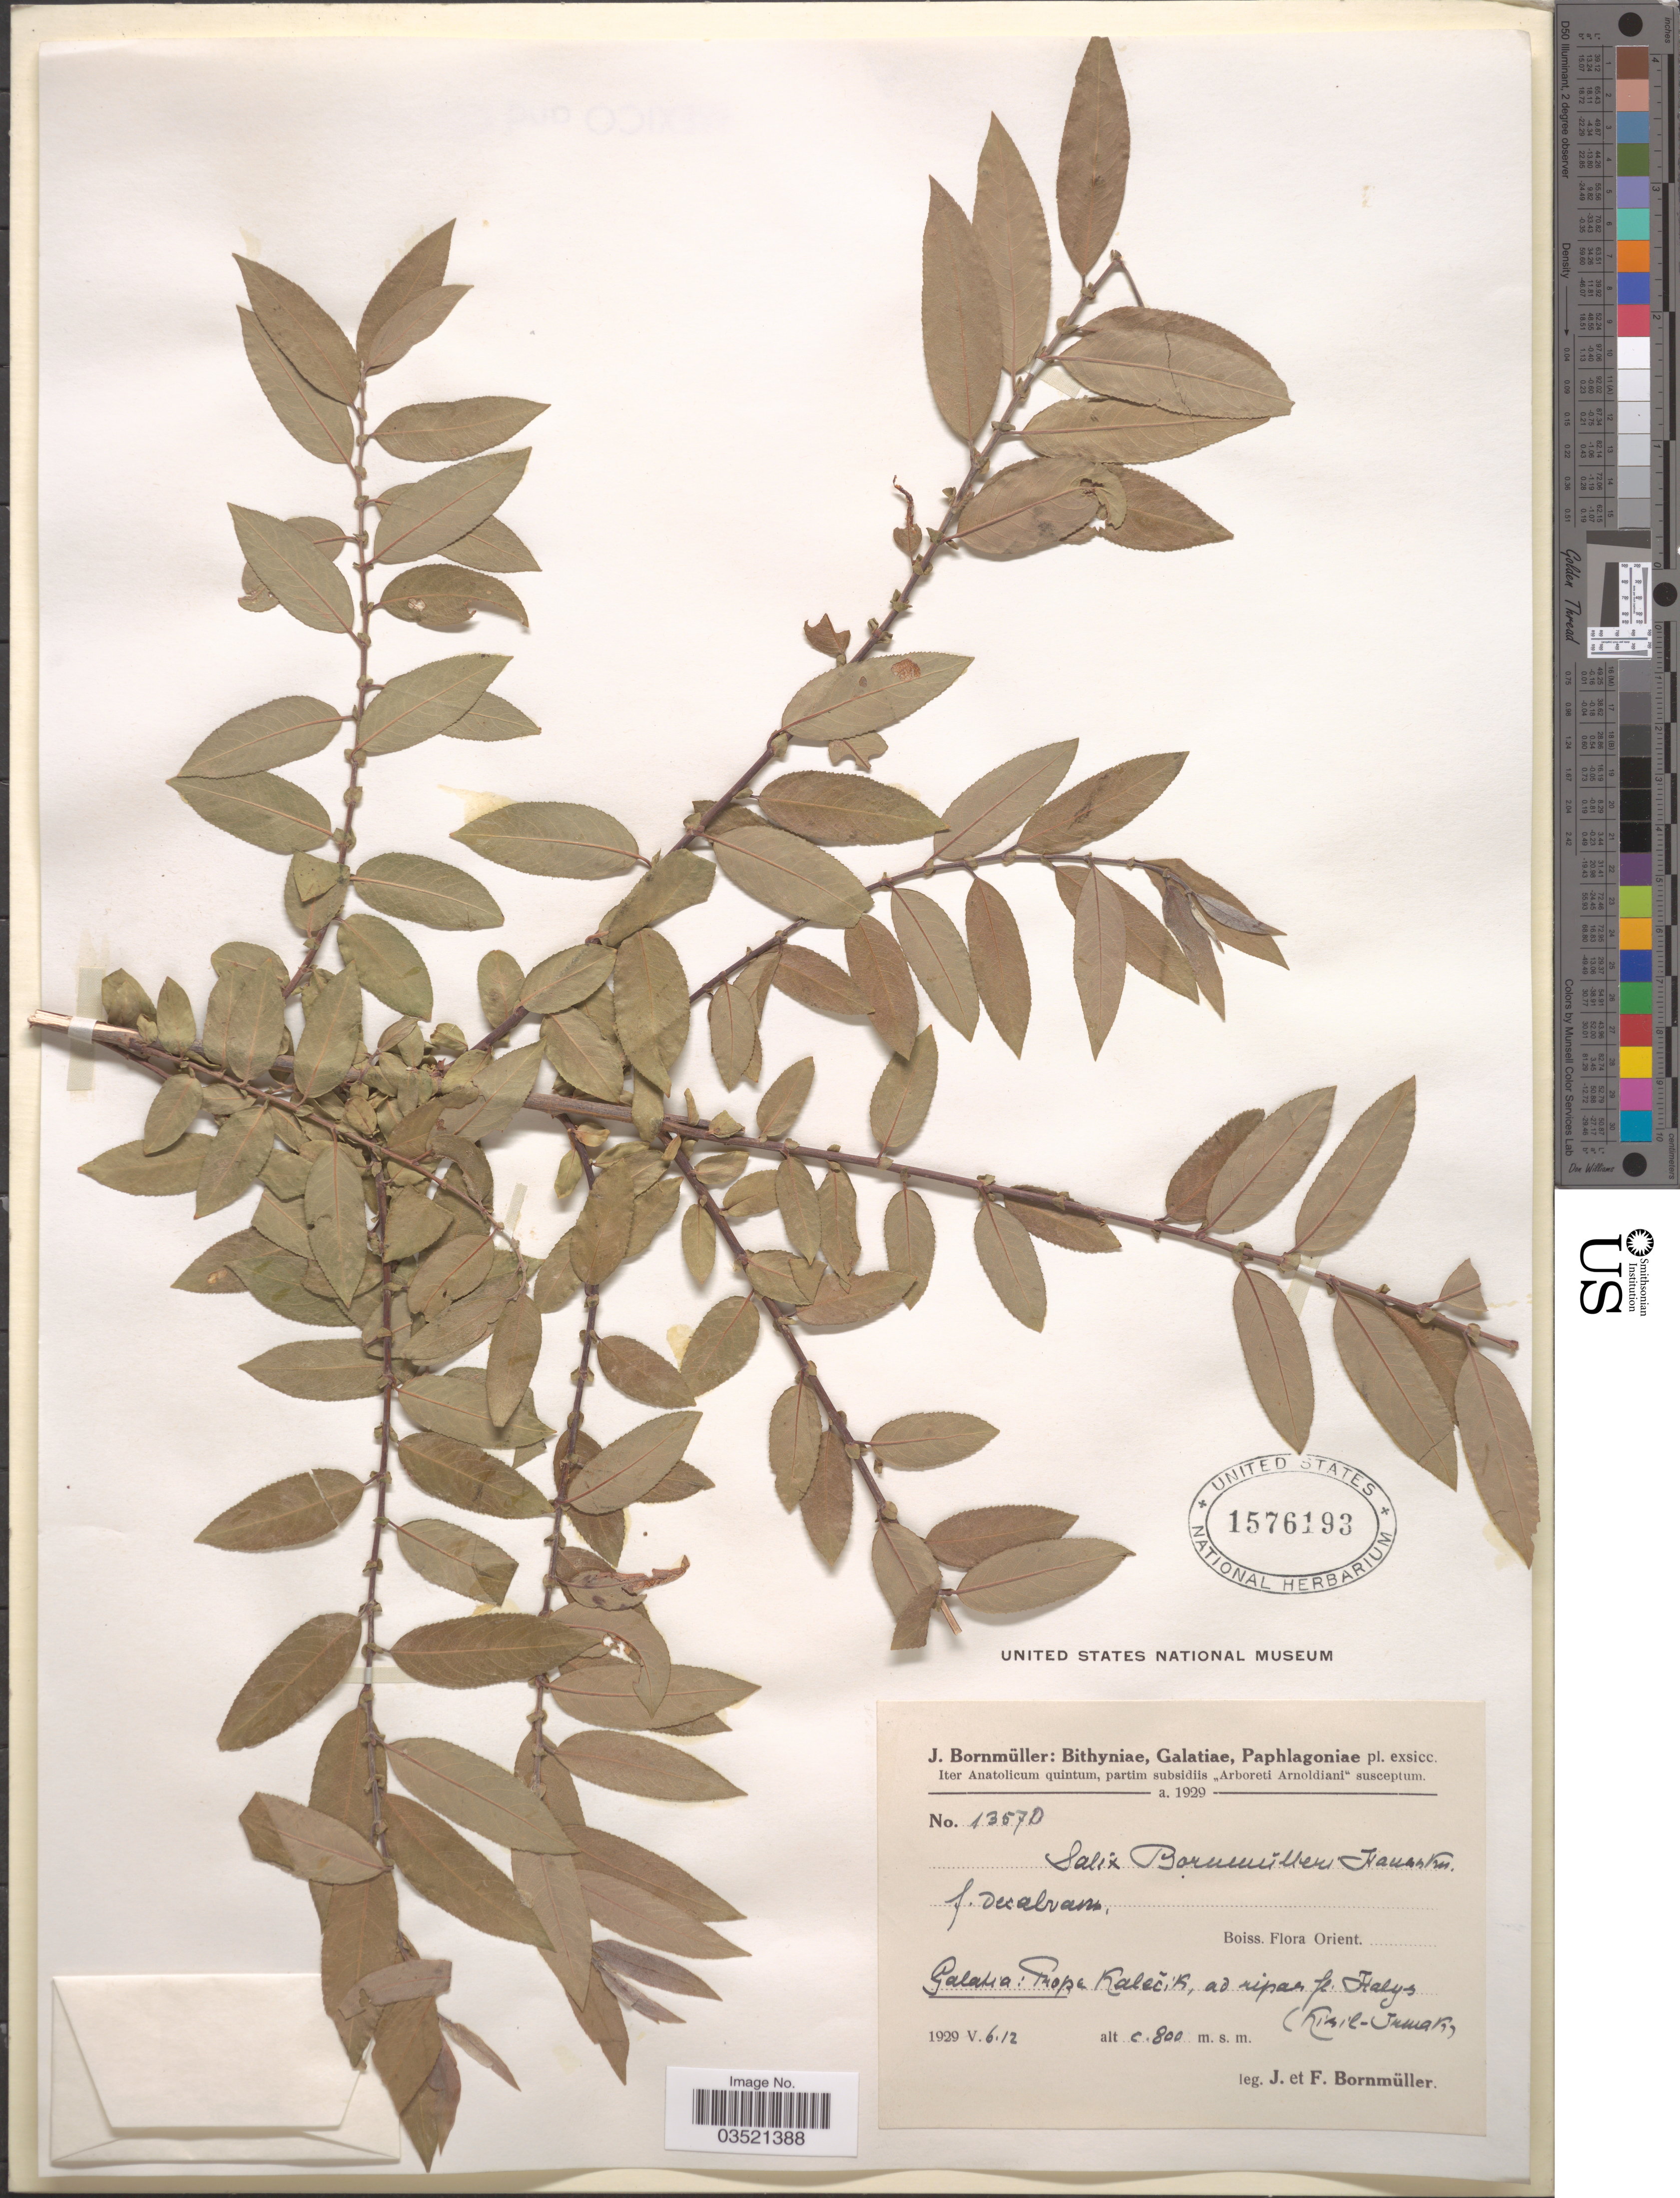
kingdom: Plantae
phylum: Tracheophyta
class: Magnoliopsida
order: Malpighiales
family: Salicaceae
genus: Salix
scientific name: Salix bornmuelleri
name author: Hausskn.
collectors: J. Bornmüller & F. Bornmüller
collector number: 13570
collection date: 1929-05-06/1929-05-12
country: Turkey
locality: Galatia: Prope Kalecik, ad ripas fl. Halys (Kizil-Irmak).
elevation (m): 800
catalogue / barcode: US 1576193